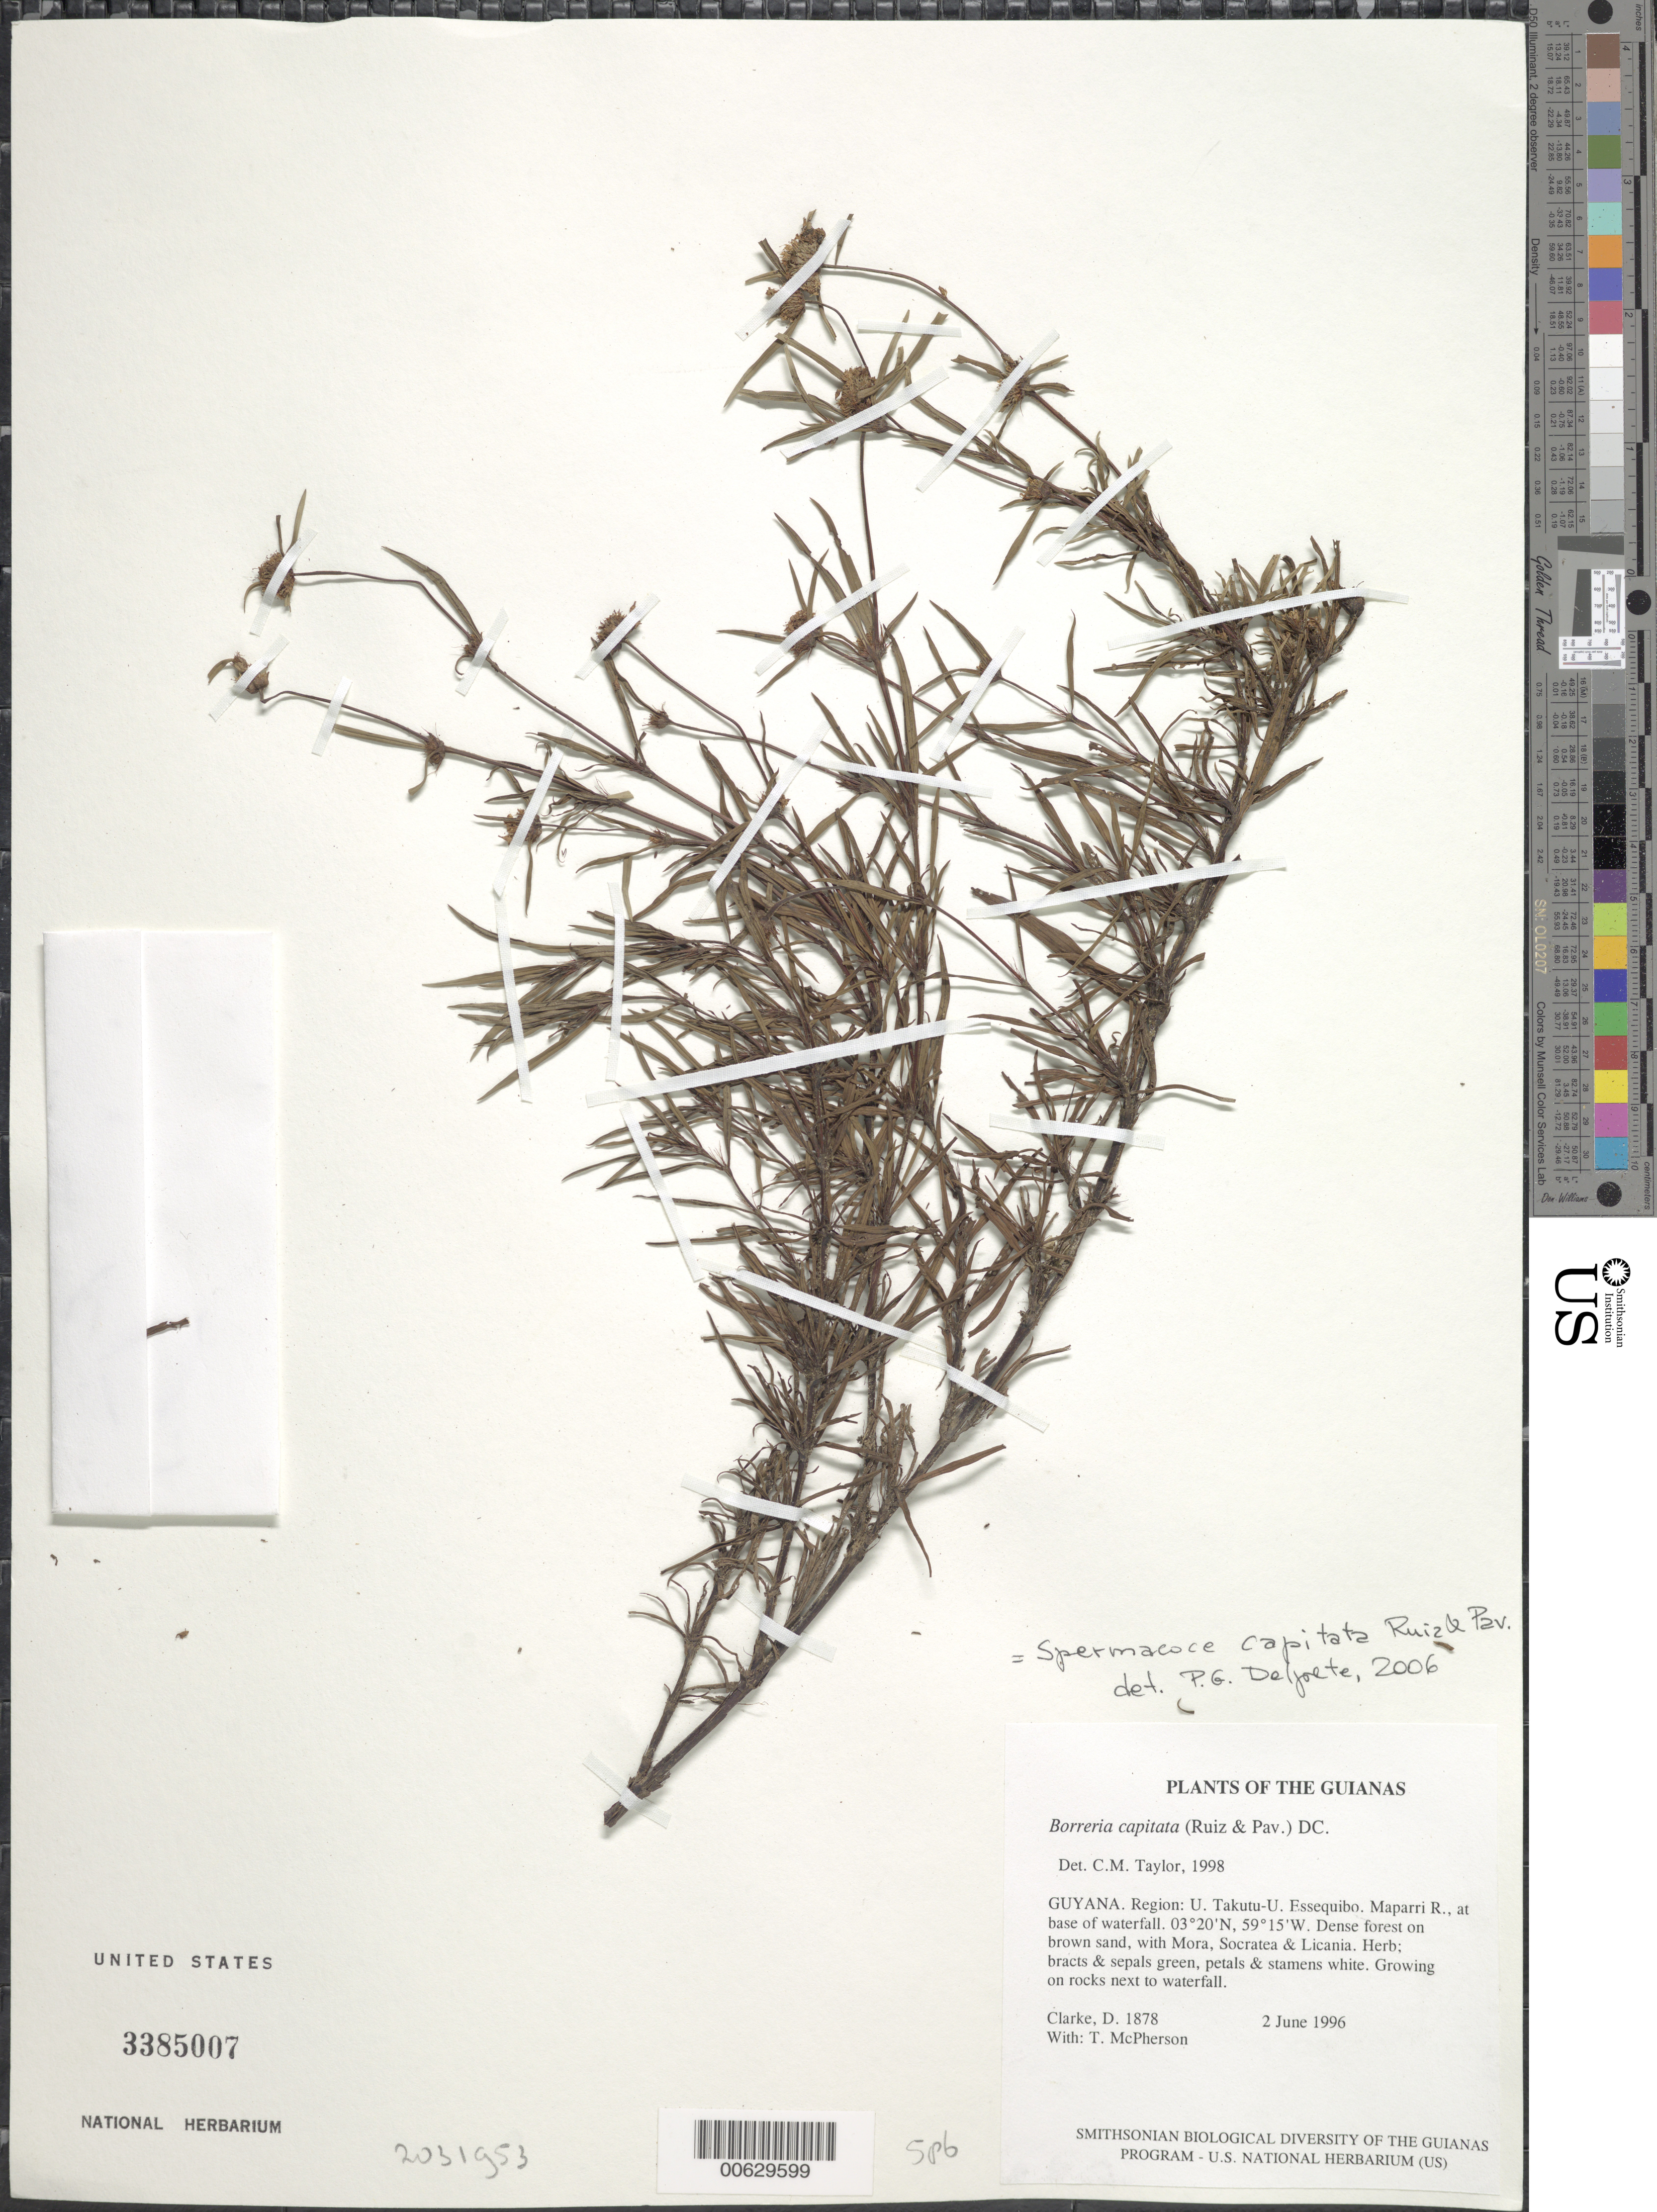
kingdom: Plantae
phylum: Tracheophyta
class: Magnoliopsida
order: Gentianales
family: Rubiaceae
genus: Spermacoce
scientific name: Spermacoce capitata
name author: Ruiz & Pav.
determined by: Delprete, P. G., Herb. de Guyane Cay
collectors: H. D. Clarke & T. McPherson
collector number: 1878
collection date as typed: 2 June 1996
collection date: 1996-06-02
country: Guyana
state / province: U. Takutu-U. Essequibo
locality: Maparri R., at base of waterfall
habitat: Dense forest on brown sand, with Mora, Socratea & Licania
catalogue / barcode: US 3385007